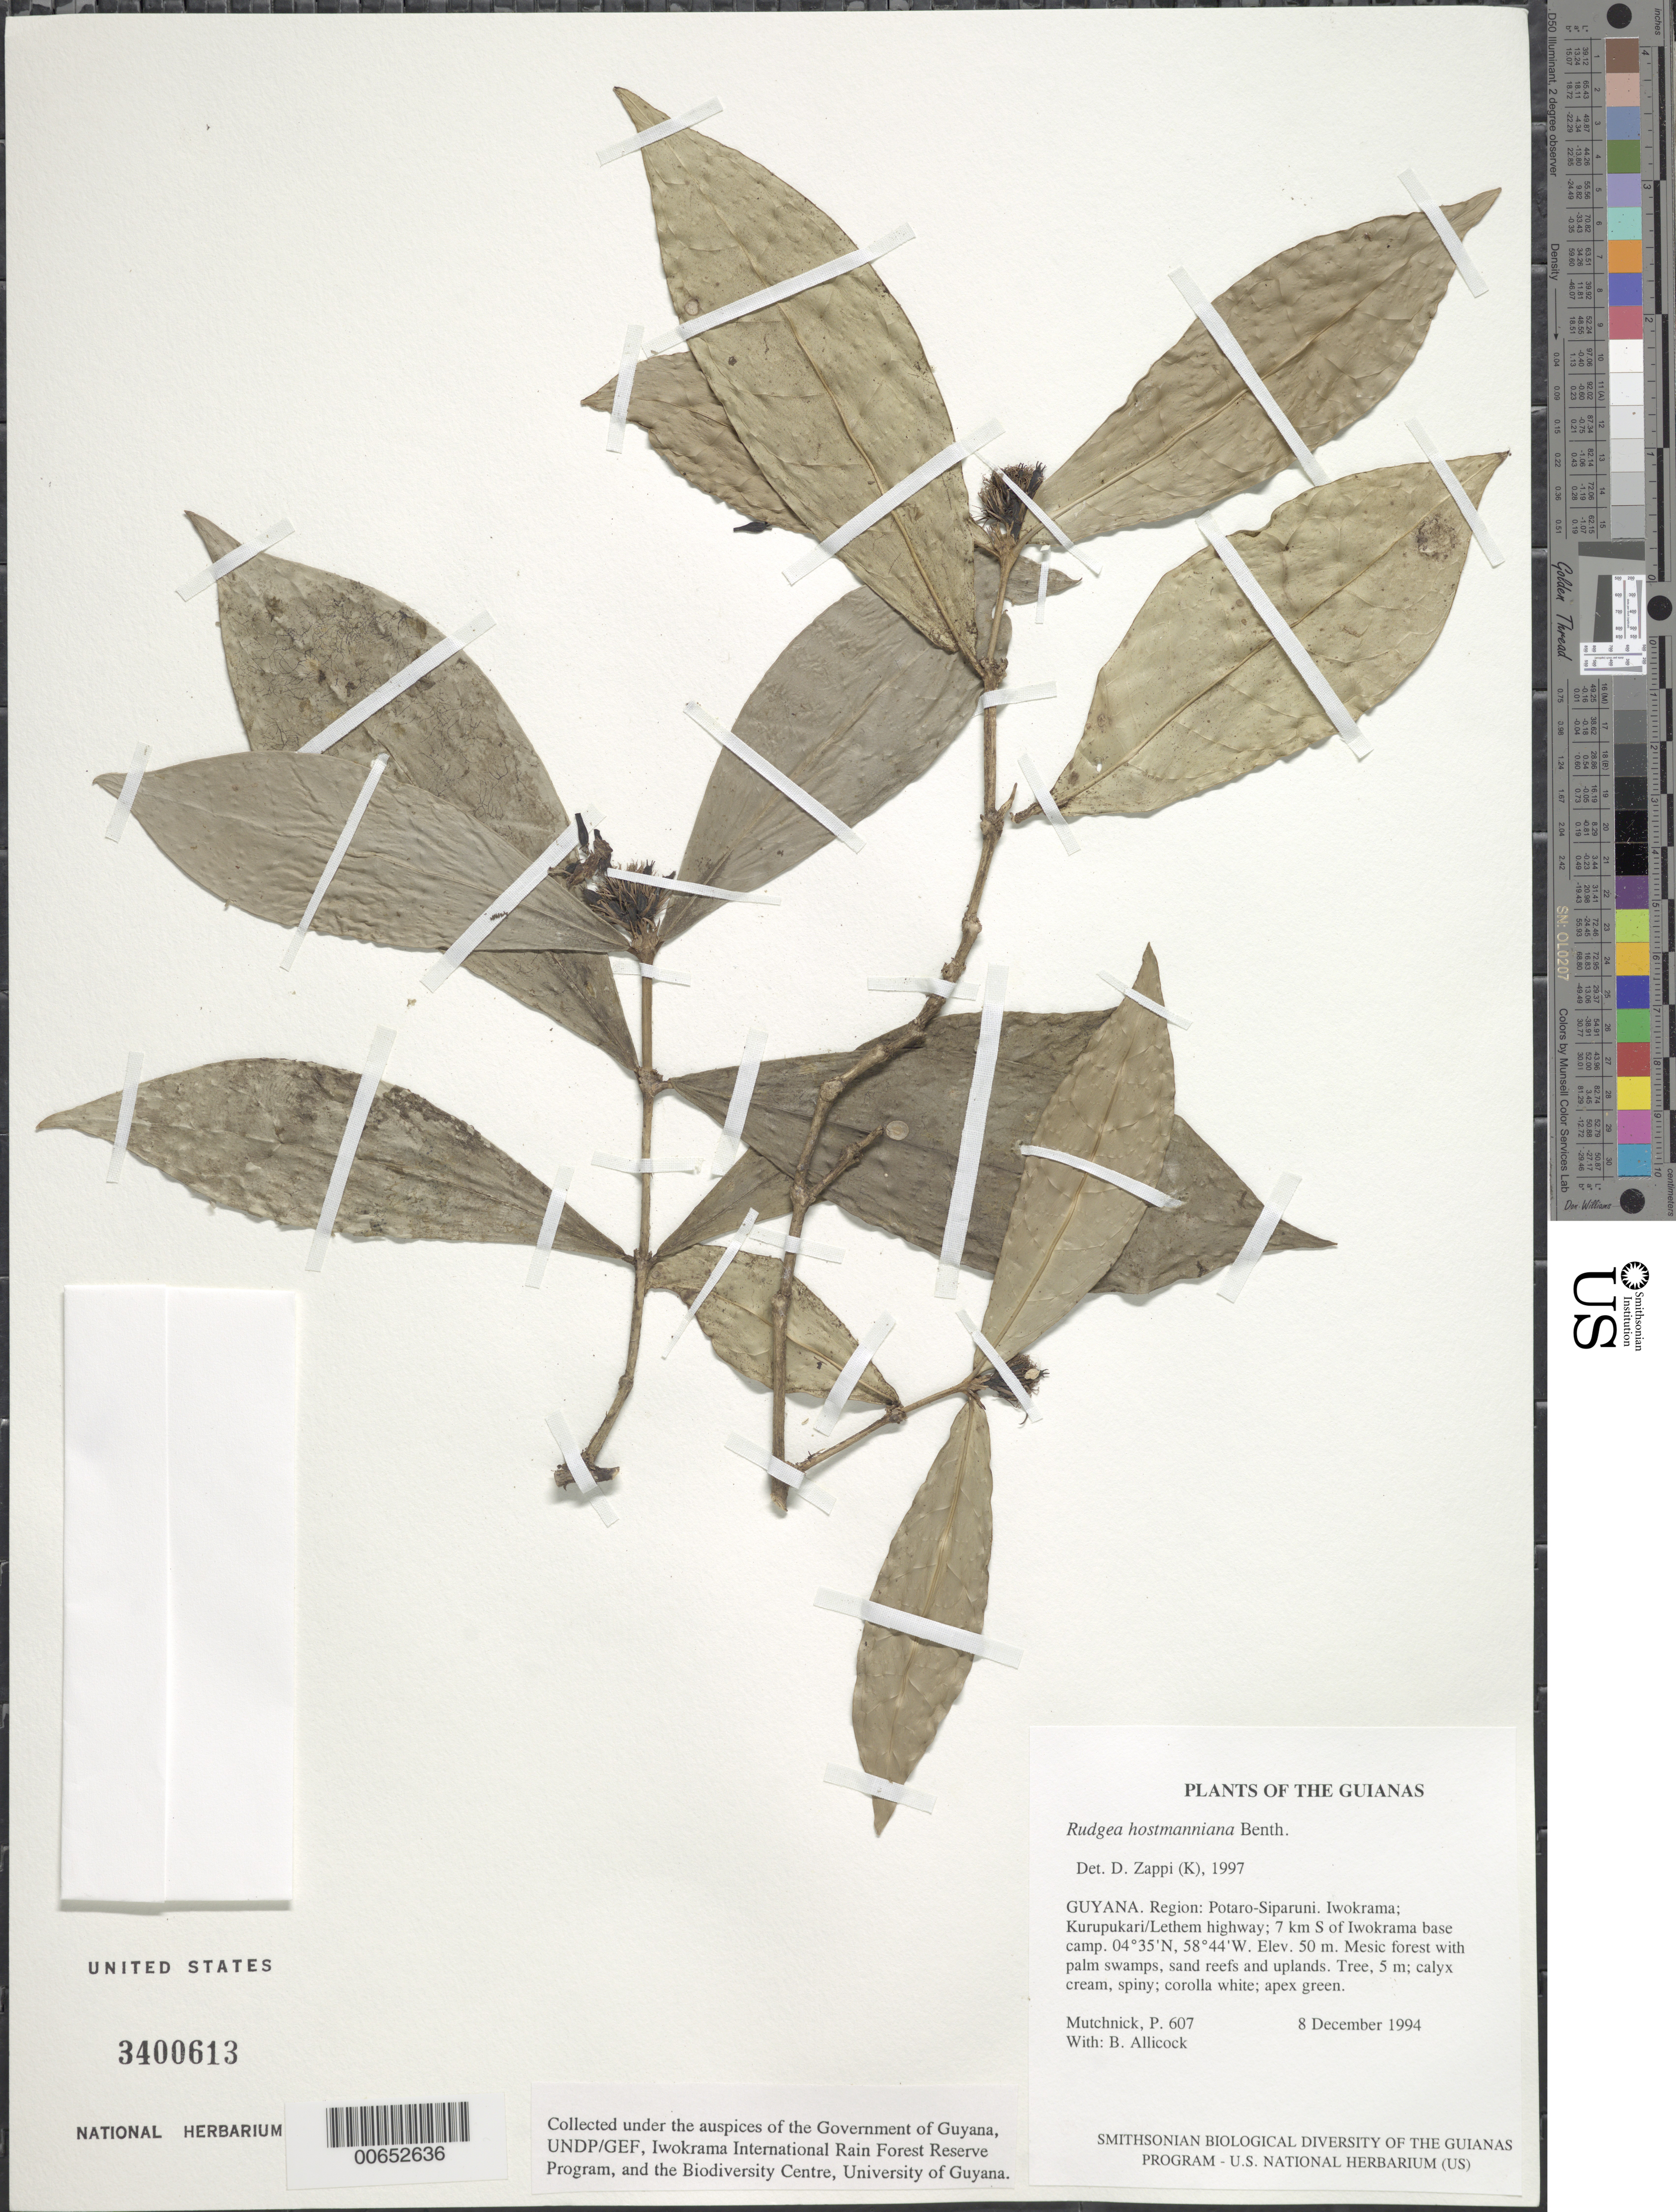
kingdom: Plantae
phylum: Tracheophyta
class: Magnoliopsida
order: Gentianales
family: Rubiaceae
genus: Rudgea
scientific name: Rudgea hostmanniana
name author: Benth.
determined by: Zappi, Daniela C.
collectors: P. Mutchnick & B. Allicock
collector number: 607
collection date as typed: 8 December 1994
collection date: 1994-12-08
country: Guyana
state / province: Potaro-Siparuni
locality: Iwokrama; Kurupukari/Lethem highway; 7 km S of Iwokrama base camp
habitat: Mesic forest with palm swamps, sand reefs and uplands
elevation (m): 50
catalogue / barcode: US 3400613